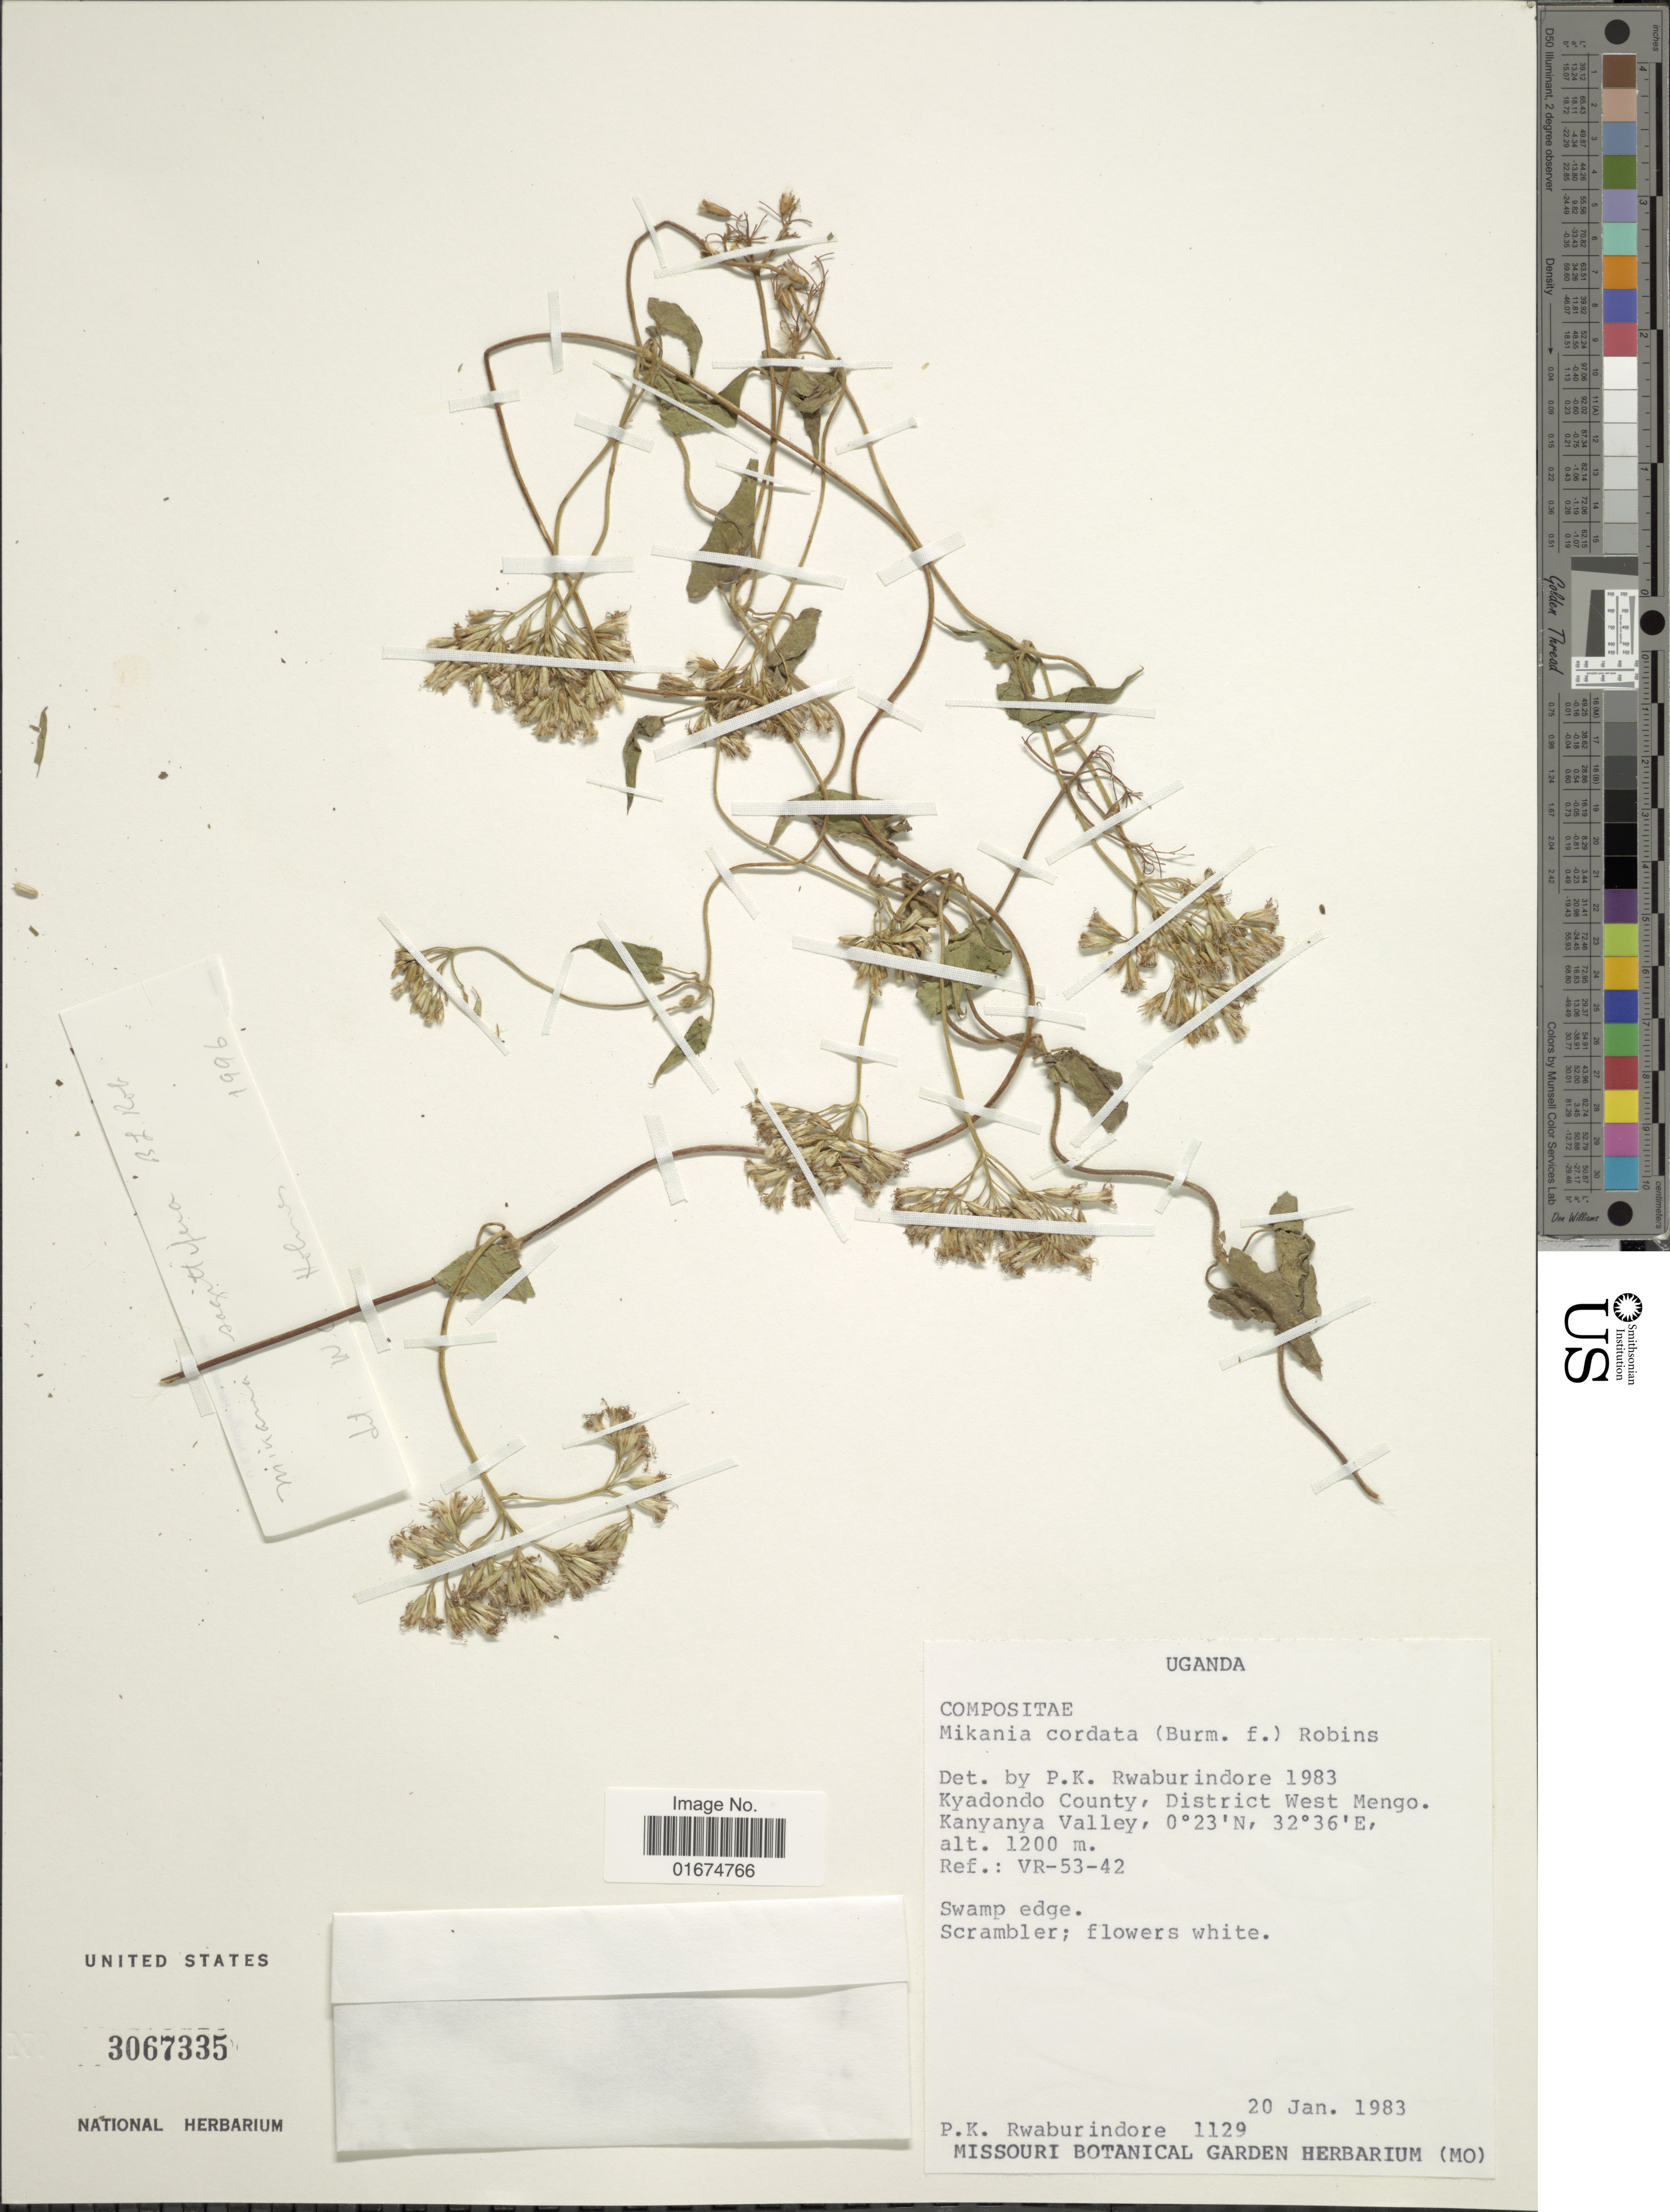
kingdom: Plantae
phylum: Tracheophyta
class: Magnoliopsida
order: Asterales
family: Asteraceae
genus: Mikania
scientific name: Mikania sagittifera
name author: B.L. Rob.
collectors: P. Rwaburindore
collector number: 1129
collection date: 1983-01-20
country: Uganda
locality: Kyadondo County, District West Mengo, Kanyanya Valley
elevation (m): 1200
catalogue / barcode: US 3067335